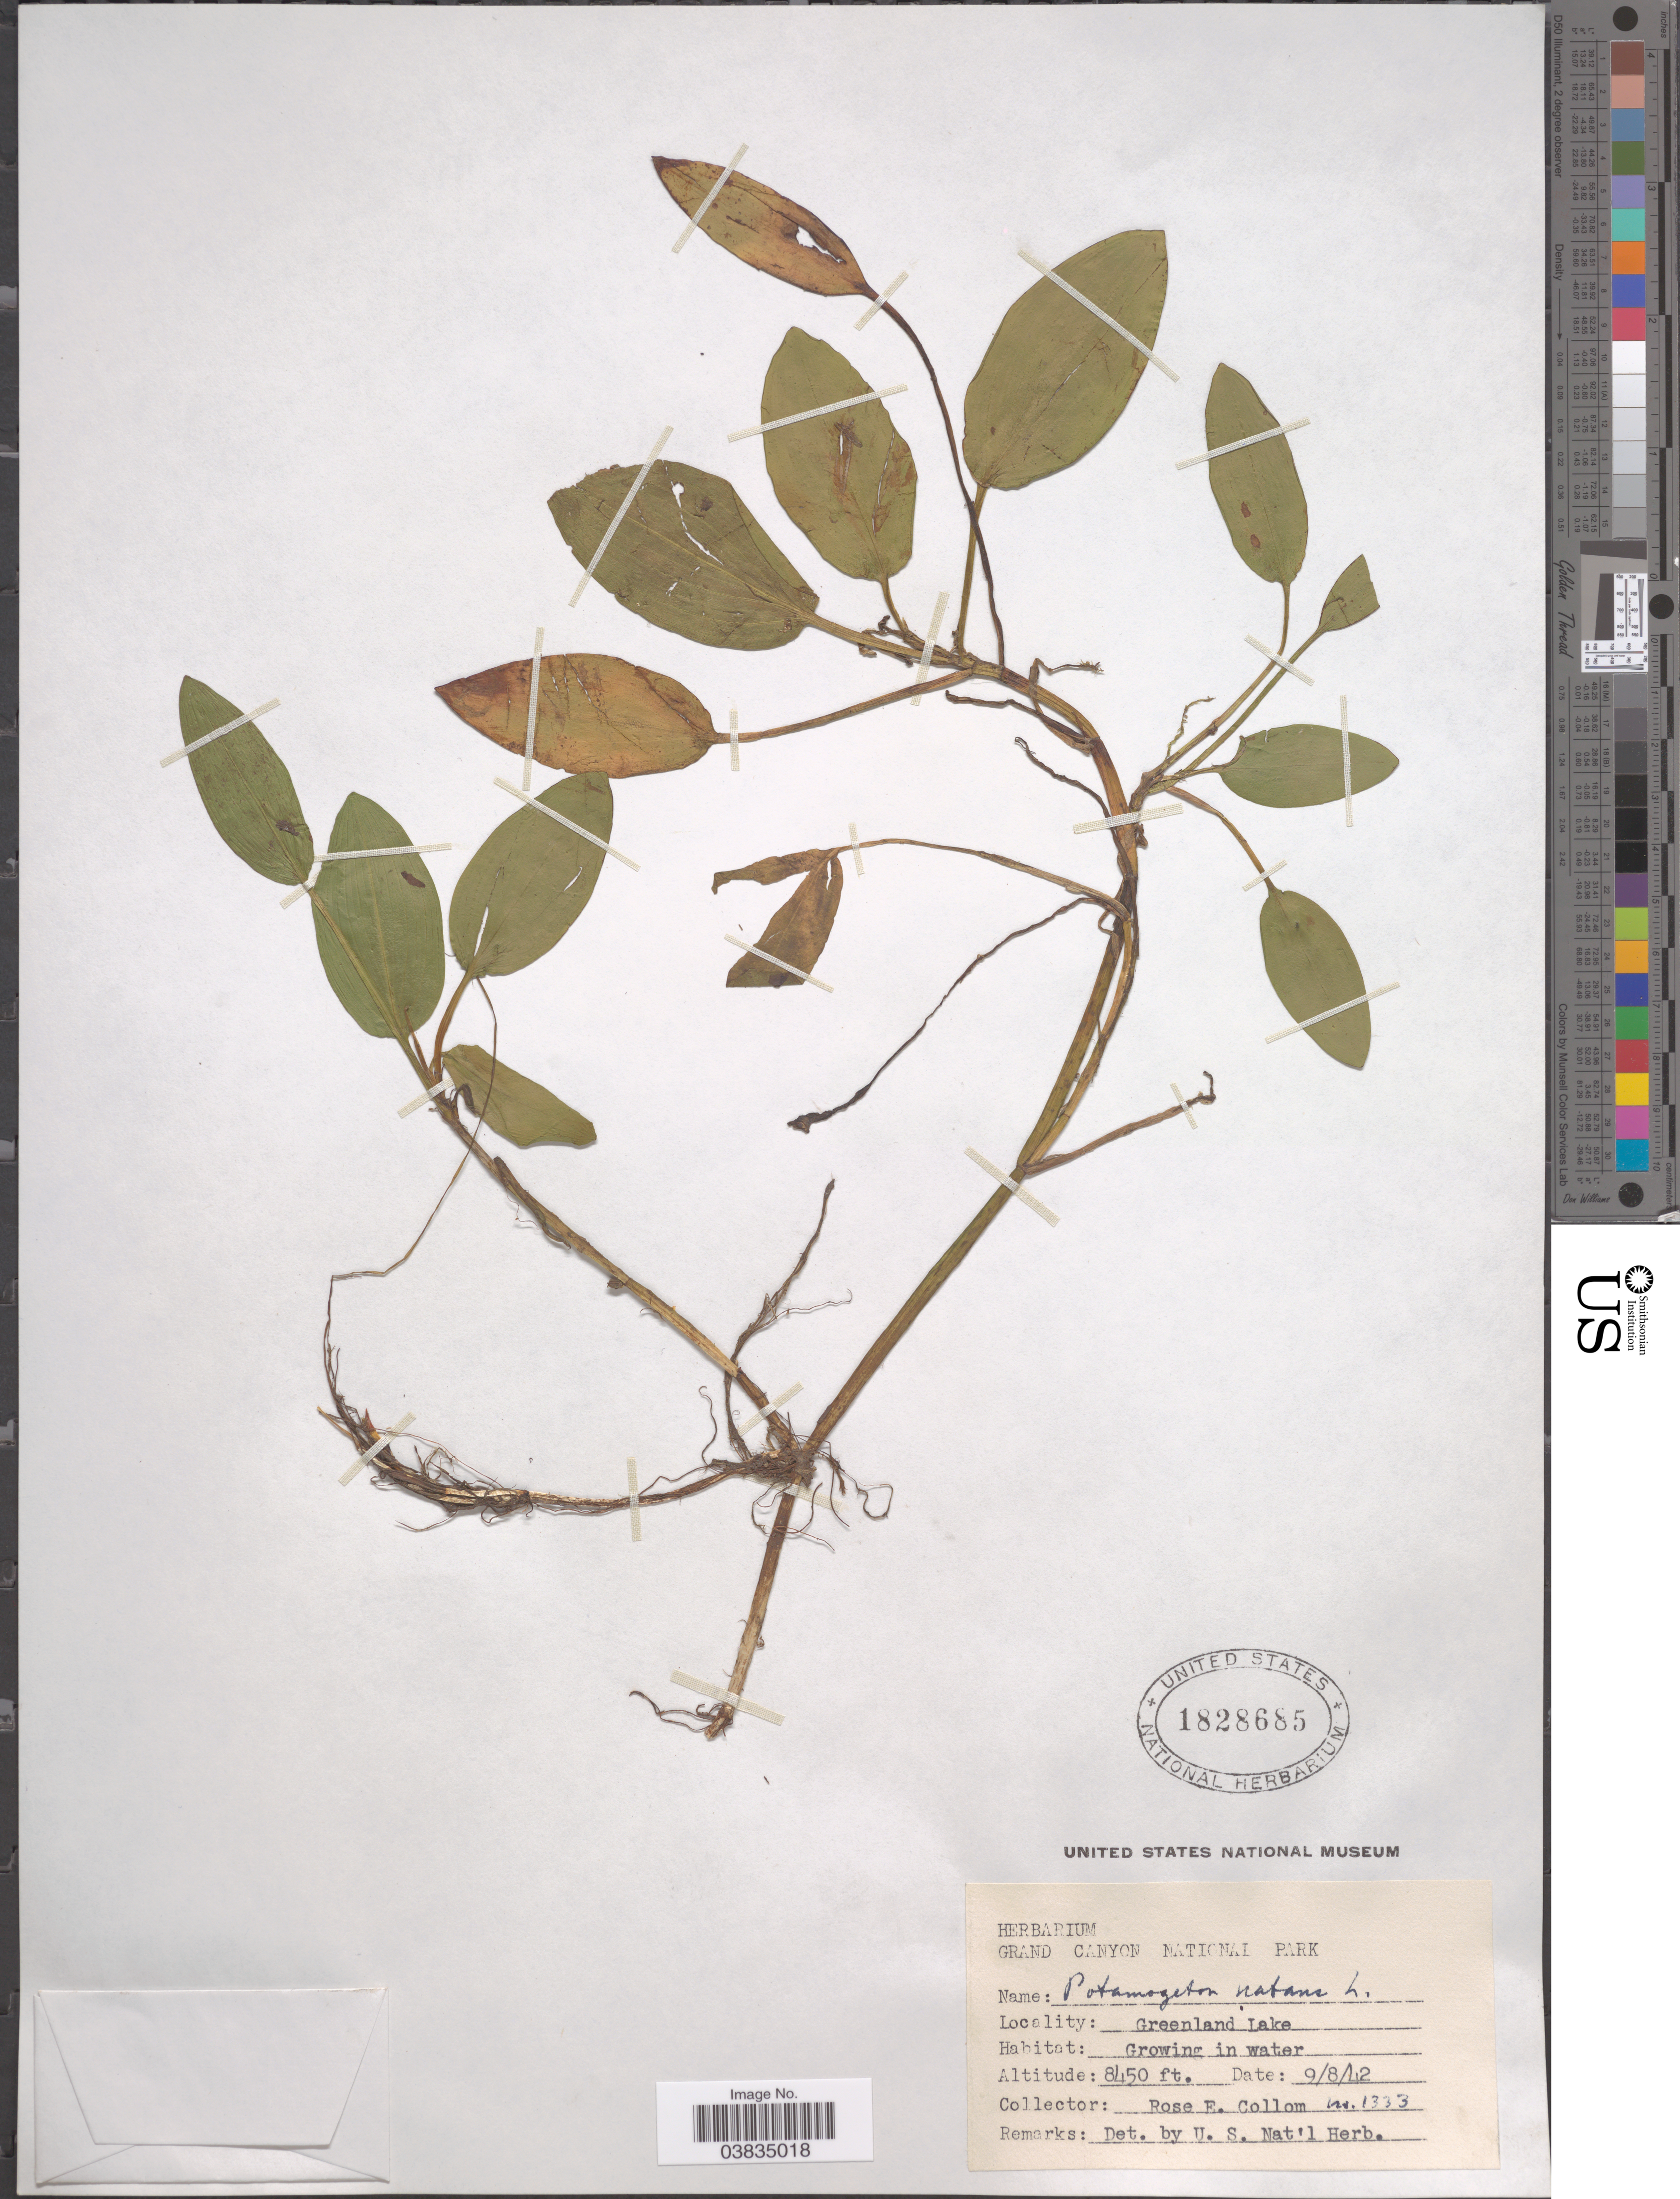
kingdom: Plantae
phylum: Tracheophyta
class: Liliopsida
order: Alismatales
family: Potamogetonaceae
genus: Potamogeton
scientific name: Potamogeton natans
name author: L.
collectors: R. E. Collom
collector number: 1333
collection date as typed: Transcribed d/m/y: 9/8/42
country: United States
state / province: Arizona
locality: Greenland Lake.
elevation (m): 2576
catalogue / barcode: US 1828685